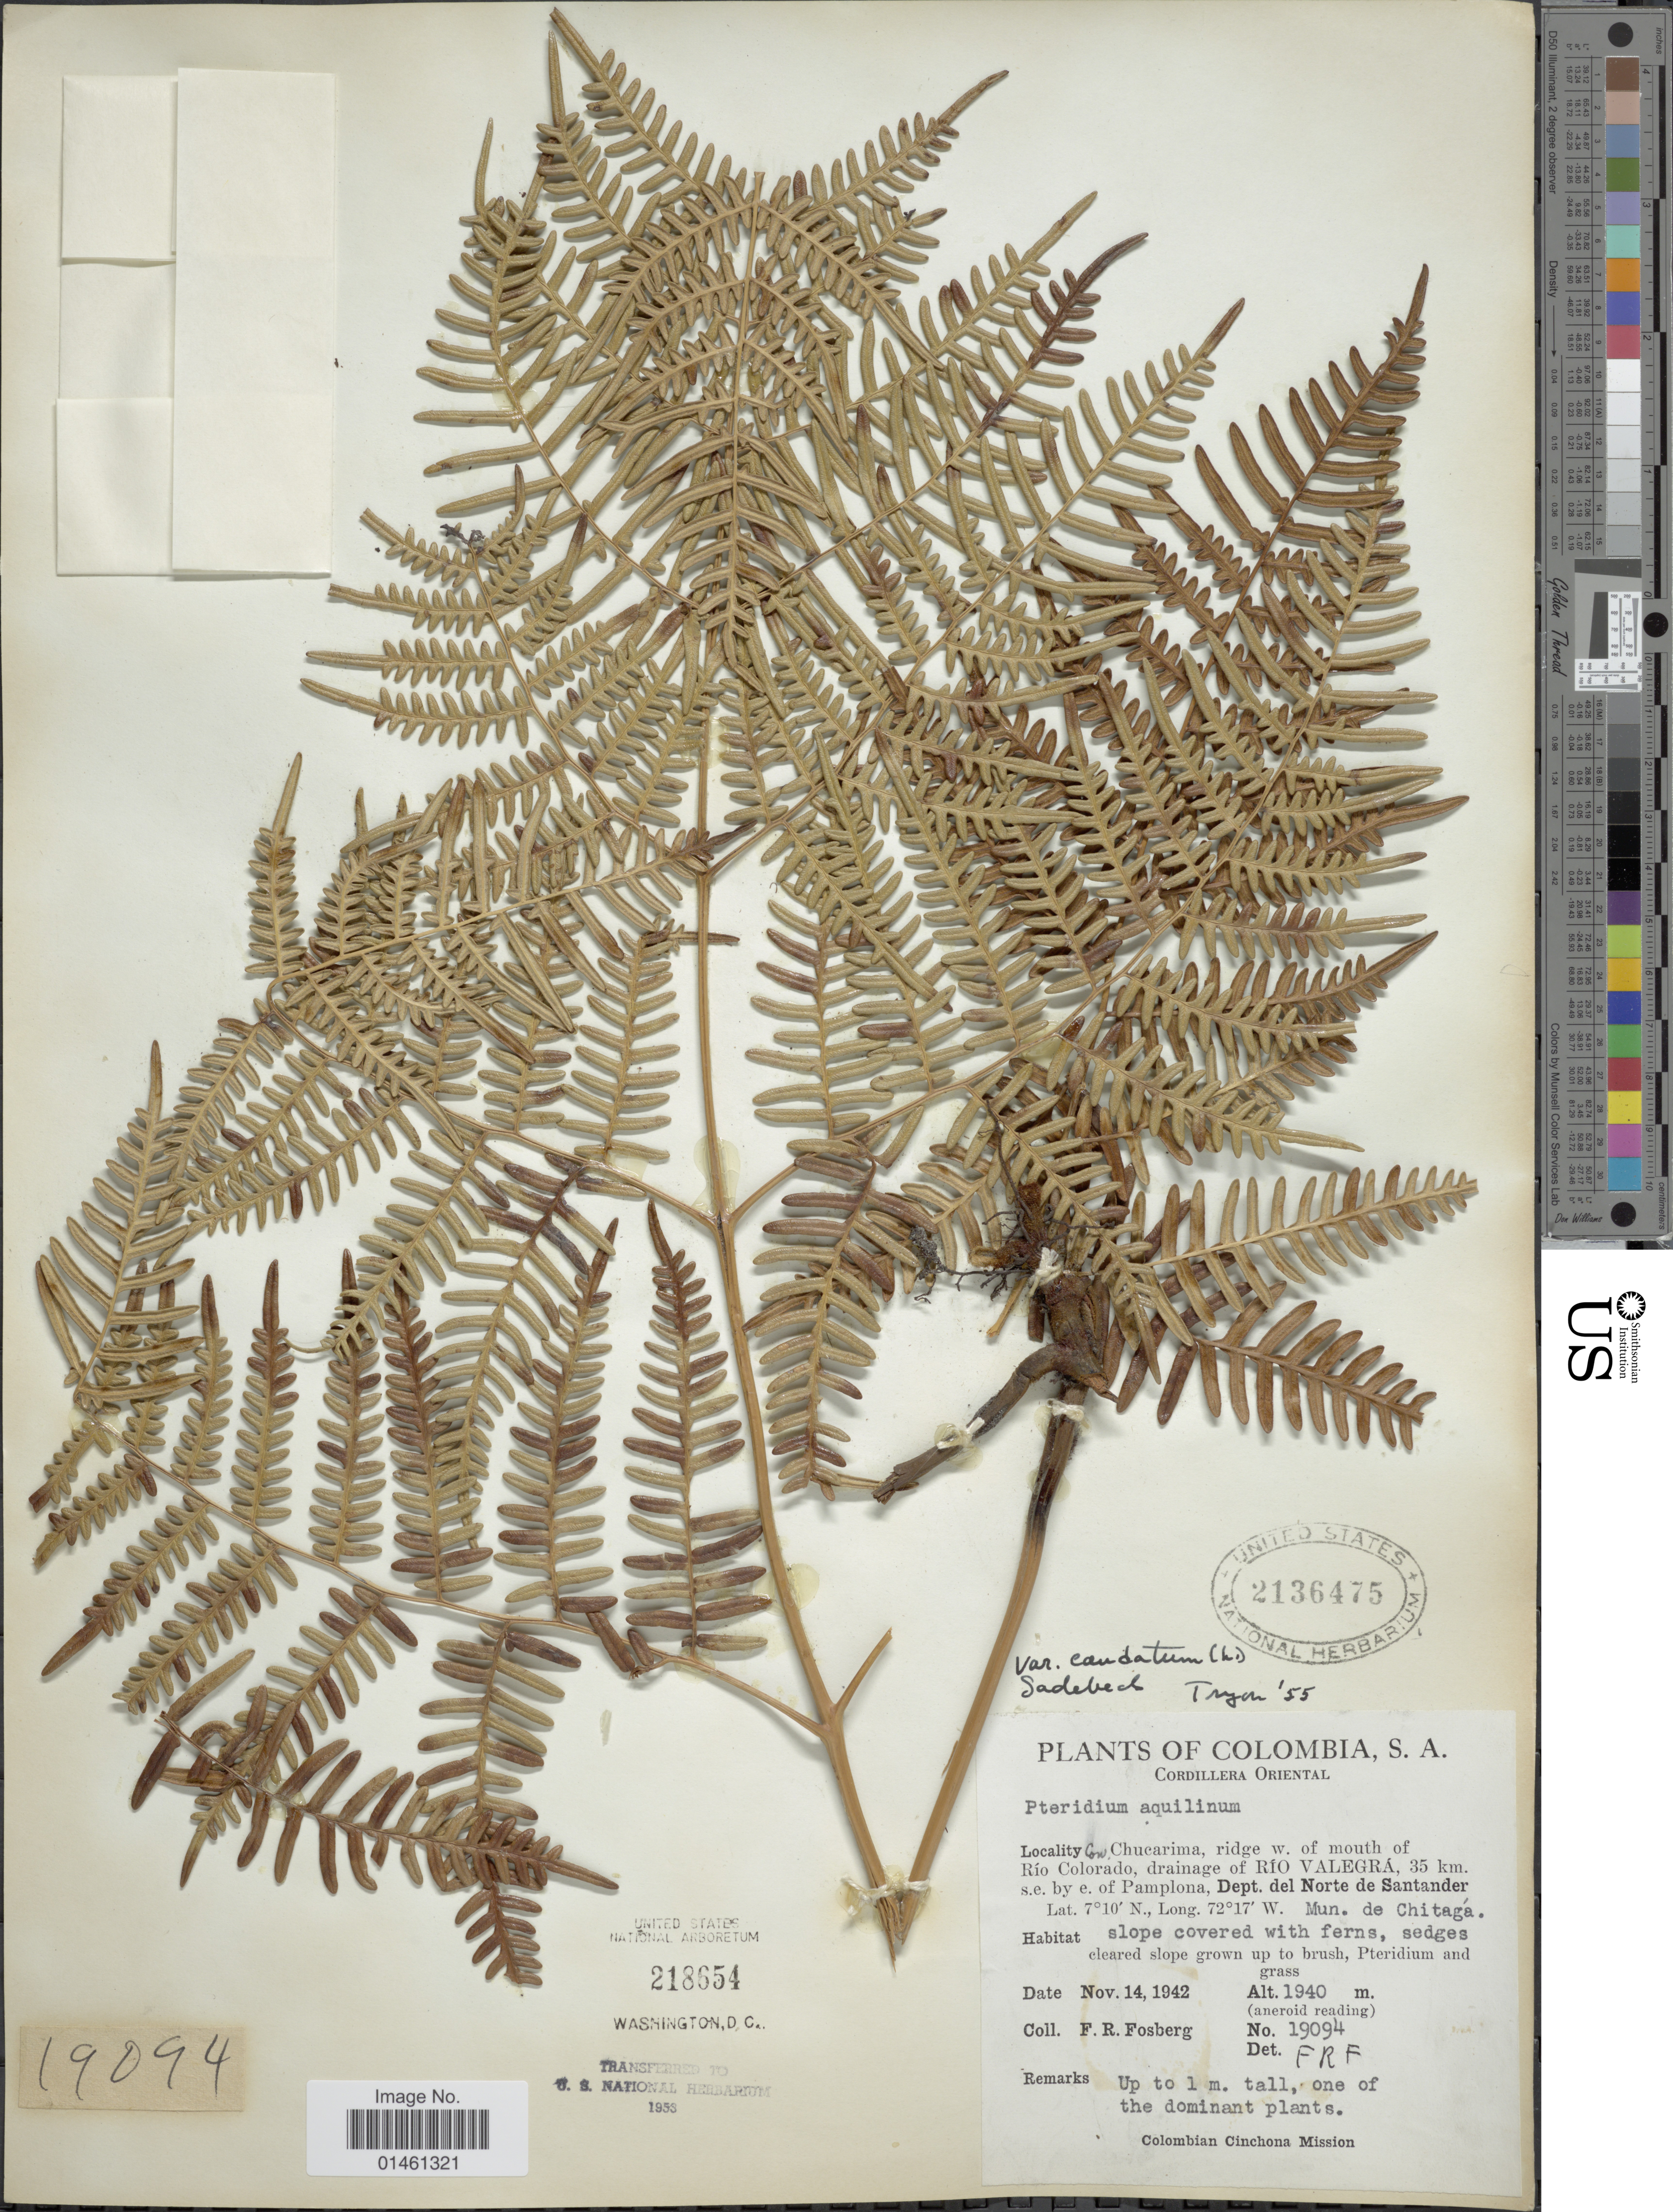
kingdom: Plantae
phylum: Tracheophyta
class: Polypodiopsida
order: Polypodiales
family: Dennstaedtiaceae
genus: Pteridium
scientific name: Pteridium caudatum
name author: (L.) Maxon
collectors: F. R. Fosberg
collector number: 19094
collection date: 1942-11-14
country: Colombia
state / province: Norte de Santander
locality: Cordillera Oriental, Con. Chucarima, ridge w. of mouth of Rio Colorado, drainage of Rio Valegra, 35 km s.e. by e. of Pamplona, Dept. del Norte de Santander, Mun. de Chitaga.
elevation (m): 1940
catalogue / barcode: US 2136475